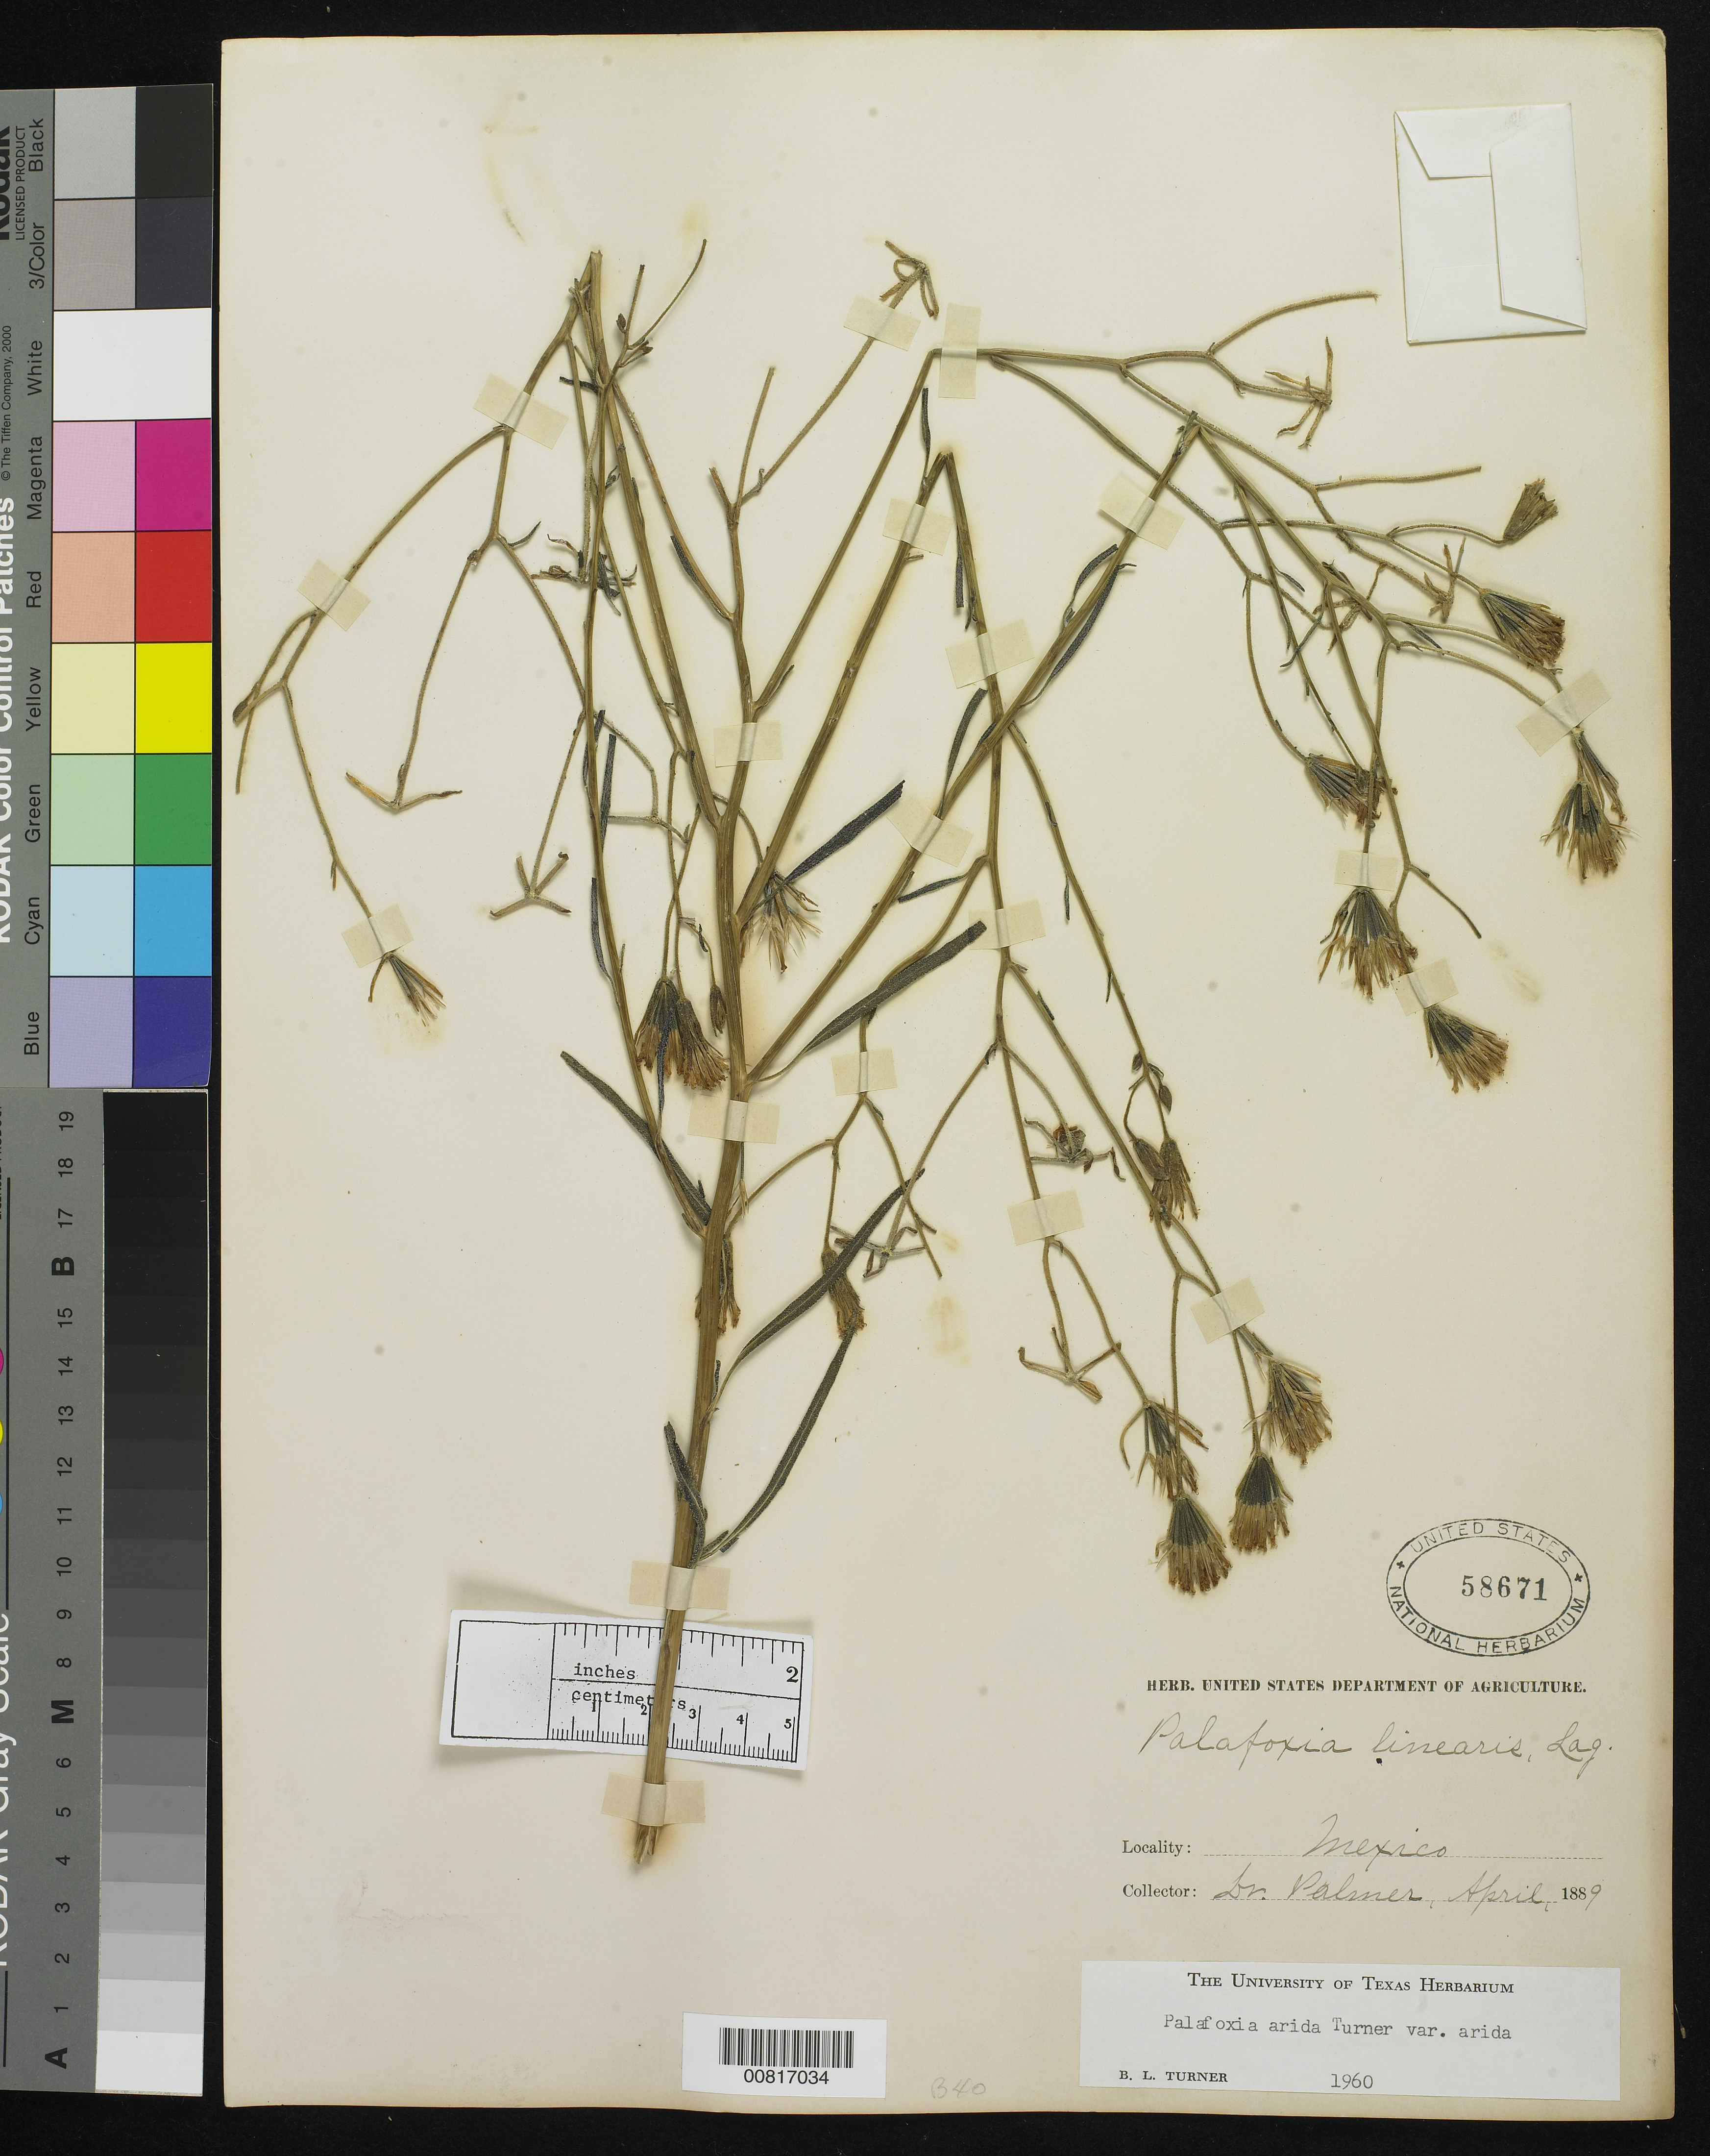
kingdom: Plantae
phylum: Tracheophyta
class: Magnoliopsida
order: Asterales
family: Asteraceae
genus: Palafoxia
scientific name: Palafoxia arida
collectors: E. Palmer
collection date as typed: Apr 1889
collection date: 1889-04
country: Mexico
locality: Mexico.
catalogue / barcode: US 58671